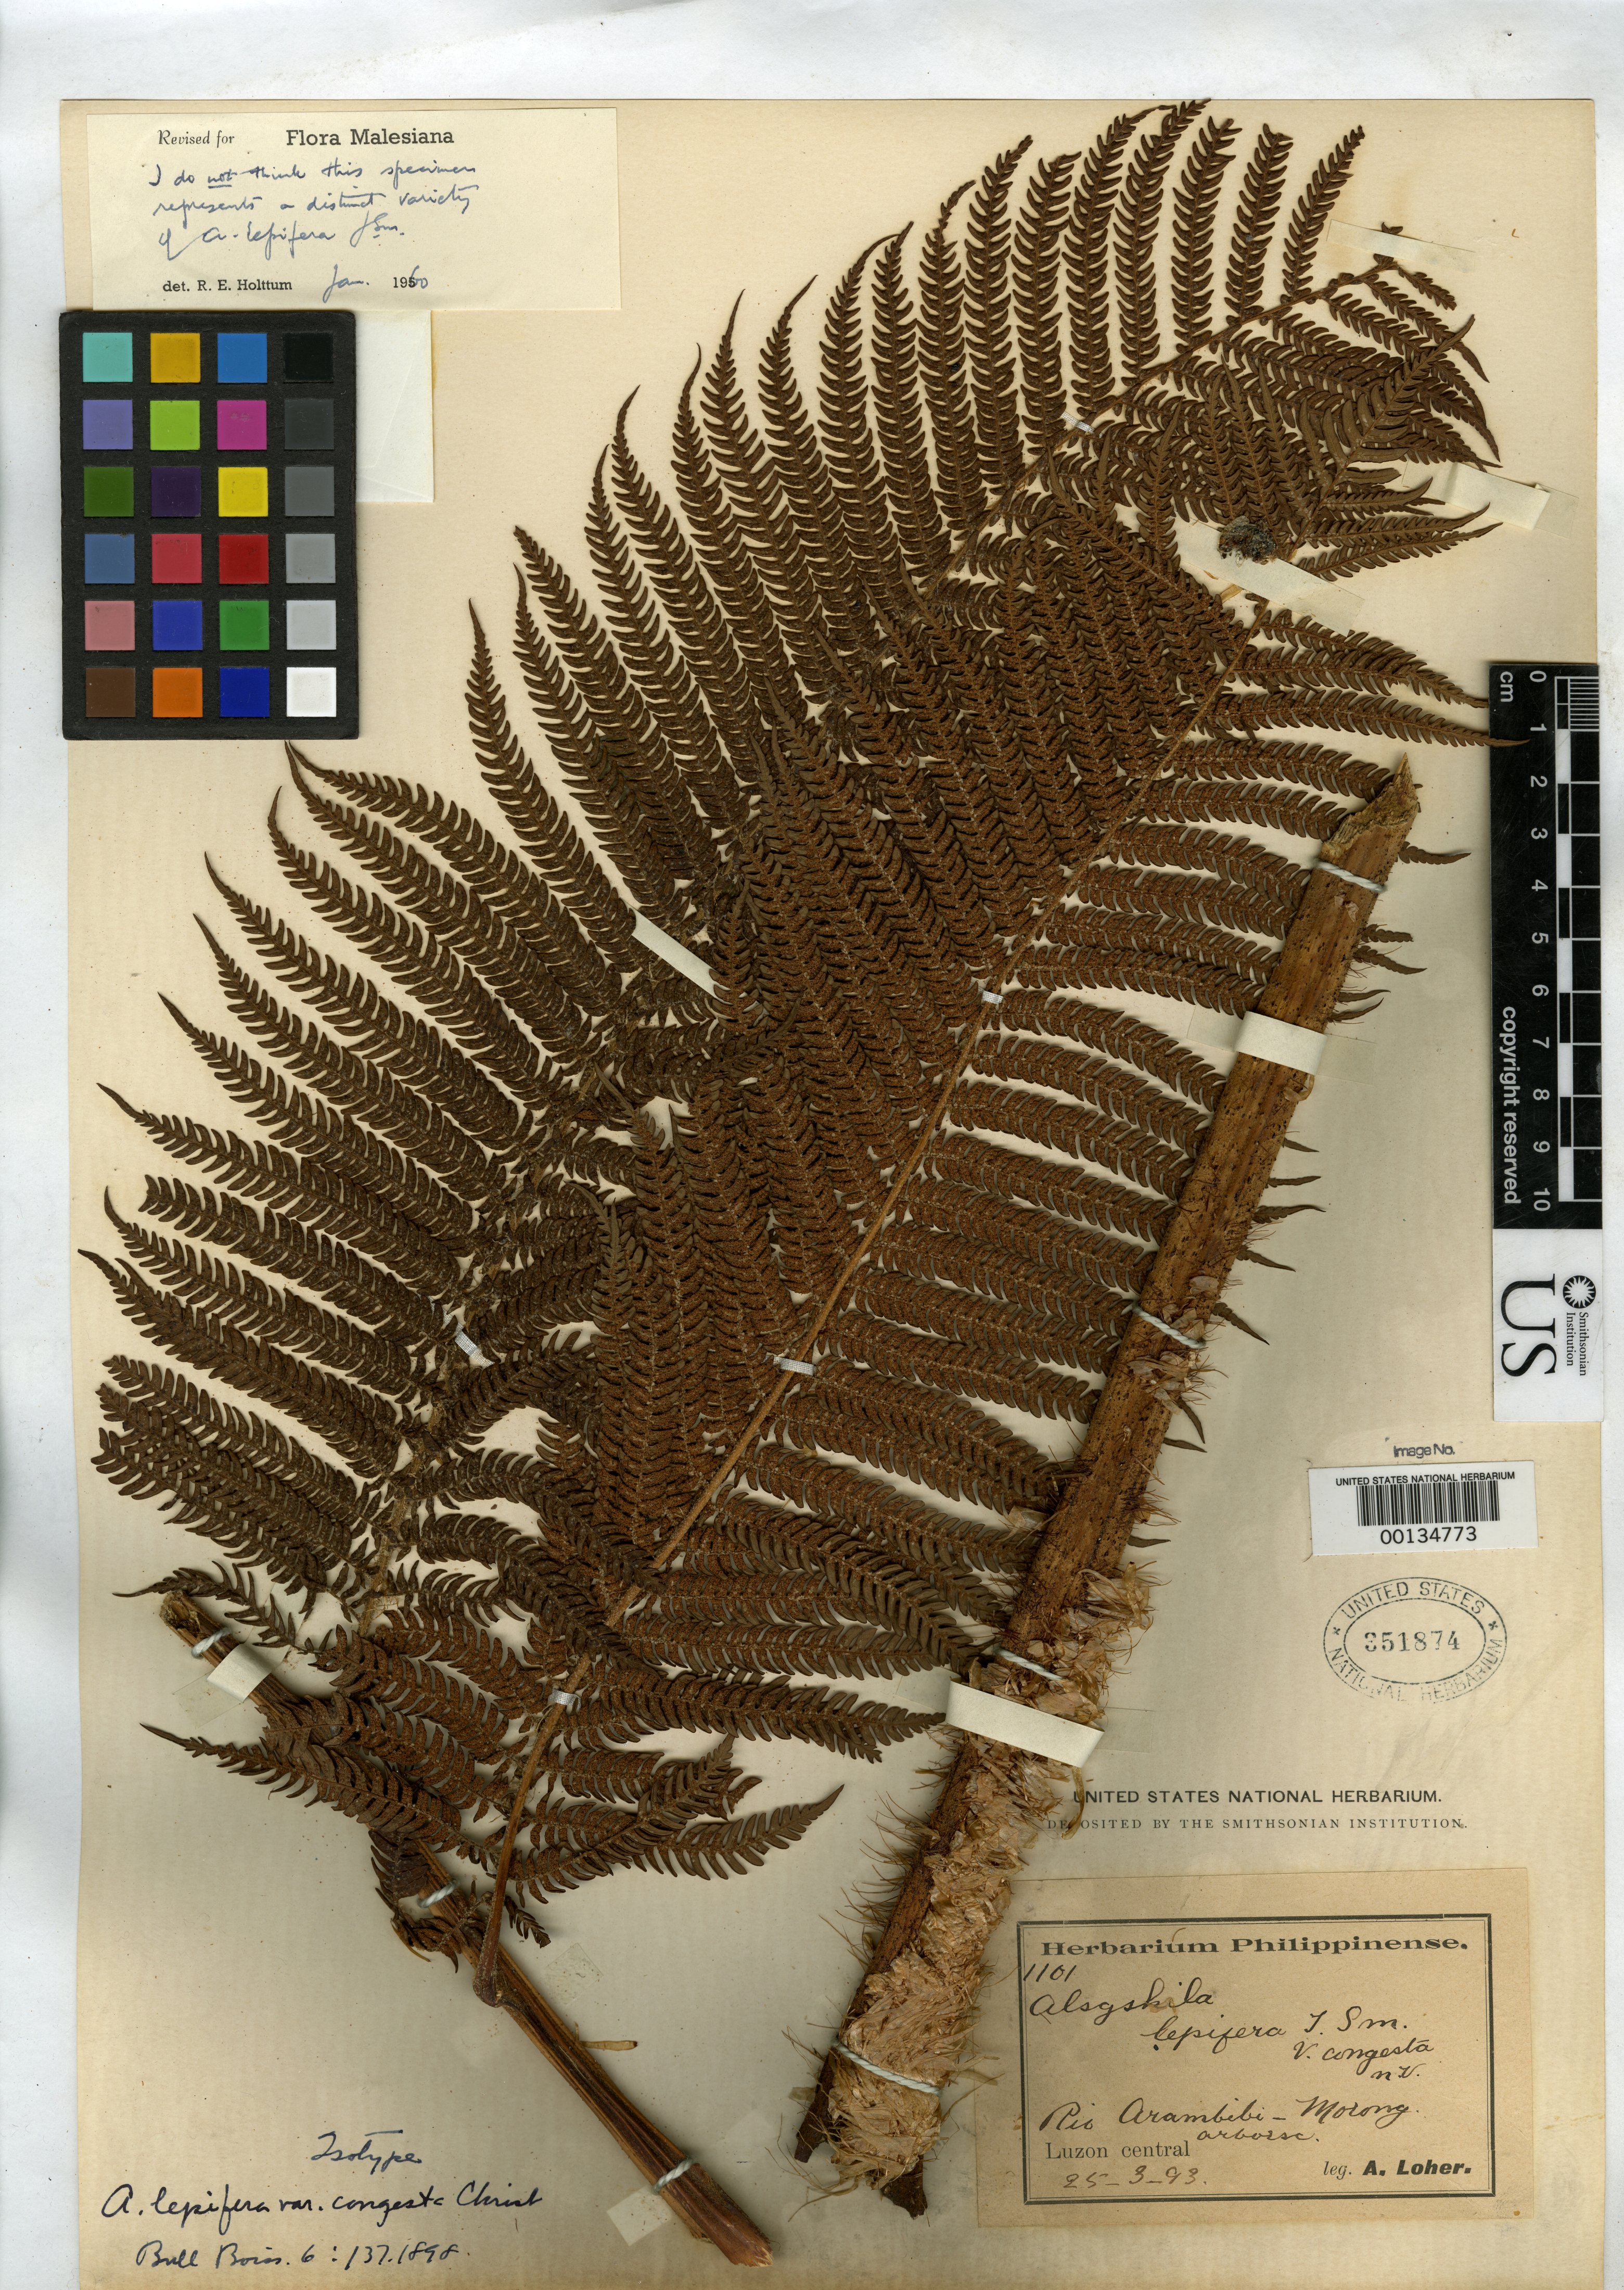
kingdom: Plantae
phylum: Tracheophyta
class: Polypodiopsida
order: Cyatheales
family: Cyatheaceae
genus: Alsophila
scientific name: Alsophila lepifera var. congesta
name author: Christ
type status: Type Collection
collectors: A. Loher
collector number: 1101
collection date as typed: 25 Mar 1893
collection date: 1893-03-25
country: Philippines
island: Luzon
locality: Central Luzon, Rio Arambibi, Morong.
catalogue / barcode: US 351874